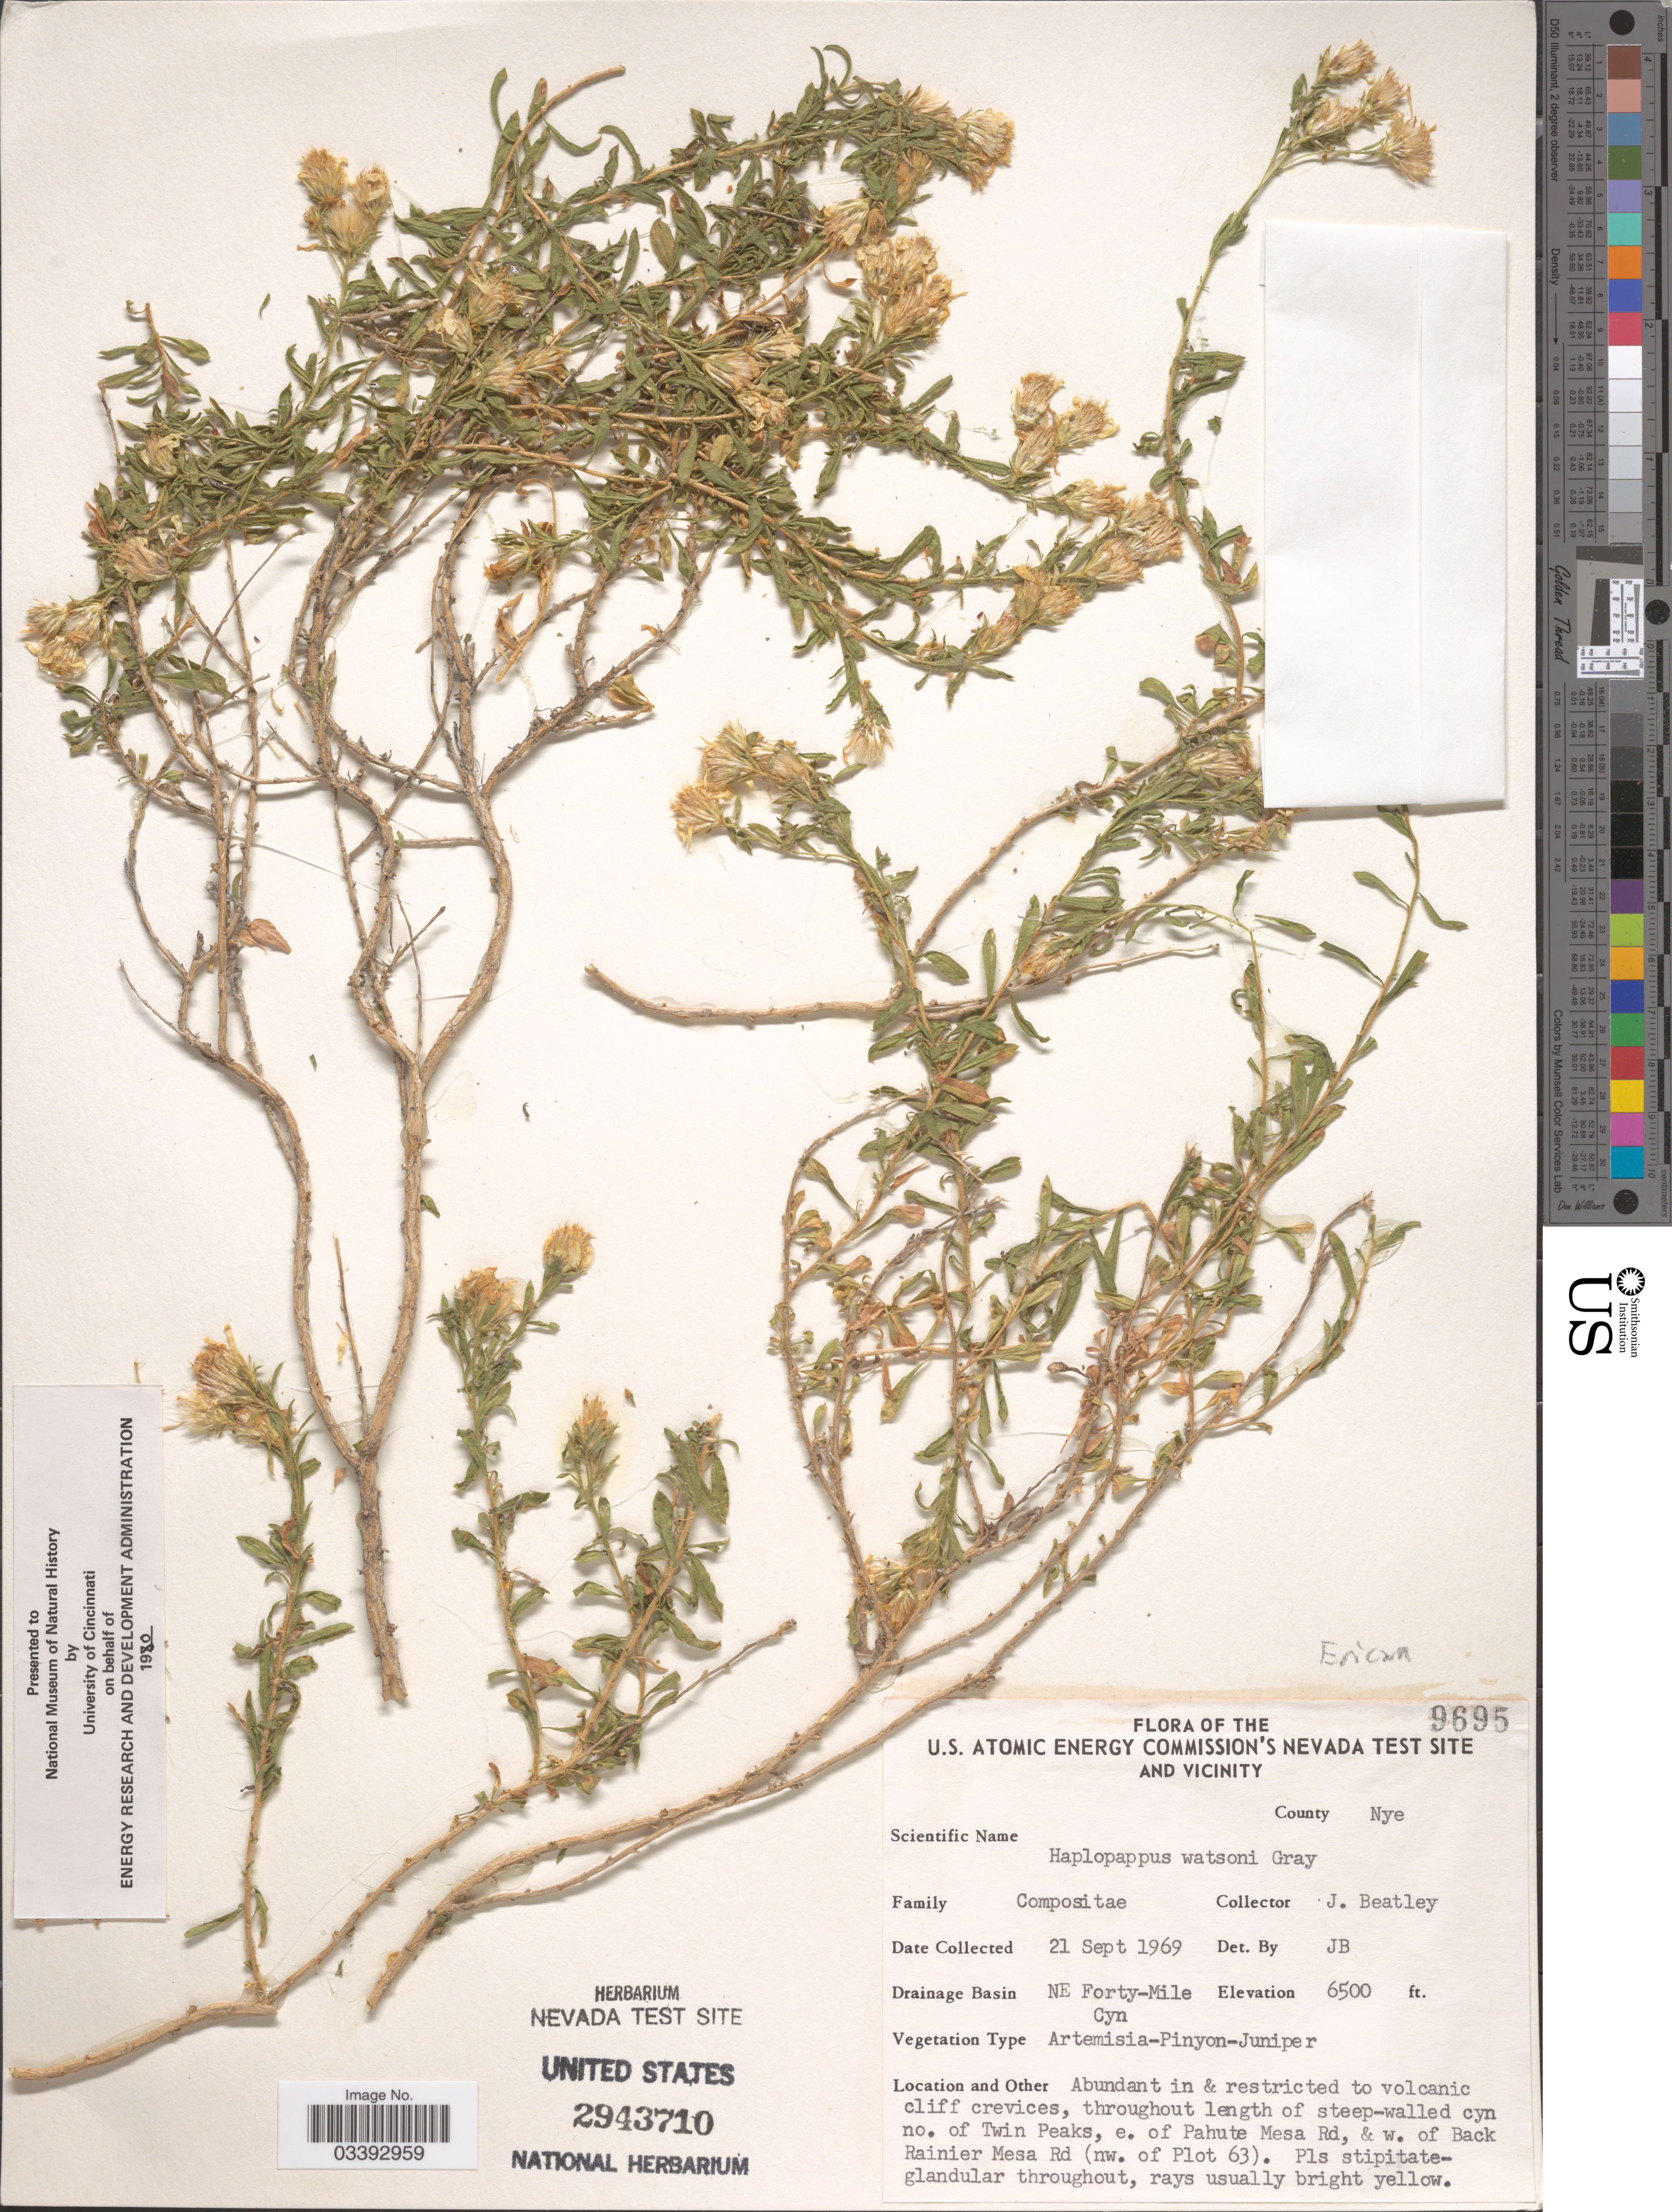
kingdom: Plantae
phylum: Tracheophyta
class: Magnoliopsida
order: Asterales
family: Asteraceae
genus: Ericameria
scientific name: Ericameria watsonii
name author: (A. Gray) G.L. Nesom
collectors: J. C. Beatley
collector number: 9695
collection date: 1969-09-21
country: United States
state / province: Nevada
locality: U.S. Atomic Energy Commission's Nevada Test Site and Vicinity. County Nye, Drainage Basin NE Forty-Mile. Throughout lenght of steep-walled cyn no. of Twin Peaks, e. of Pahute Mesa Rd, & w. of Back Rainier Mesa Rd (nw. of Plot 63).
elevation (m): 1981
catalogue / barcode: US 2943710